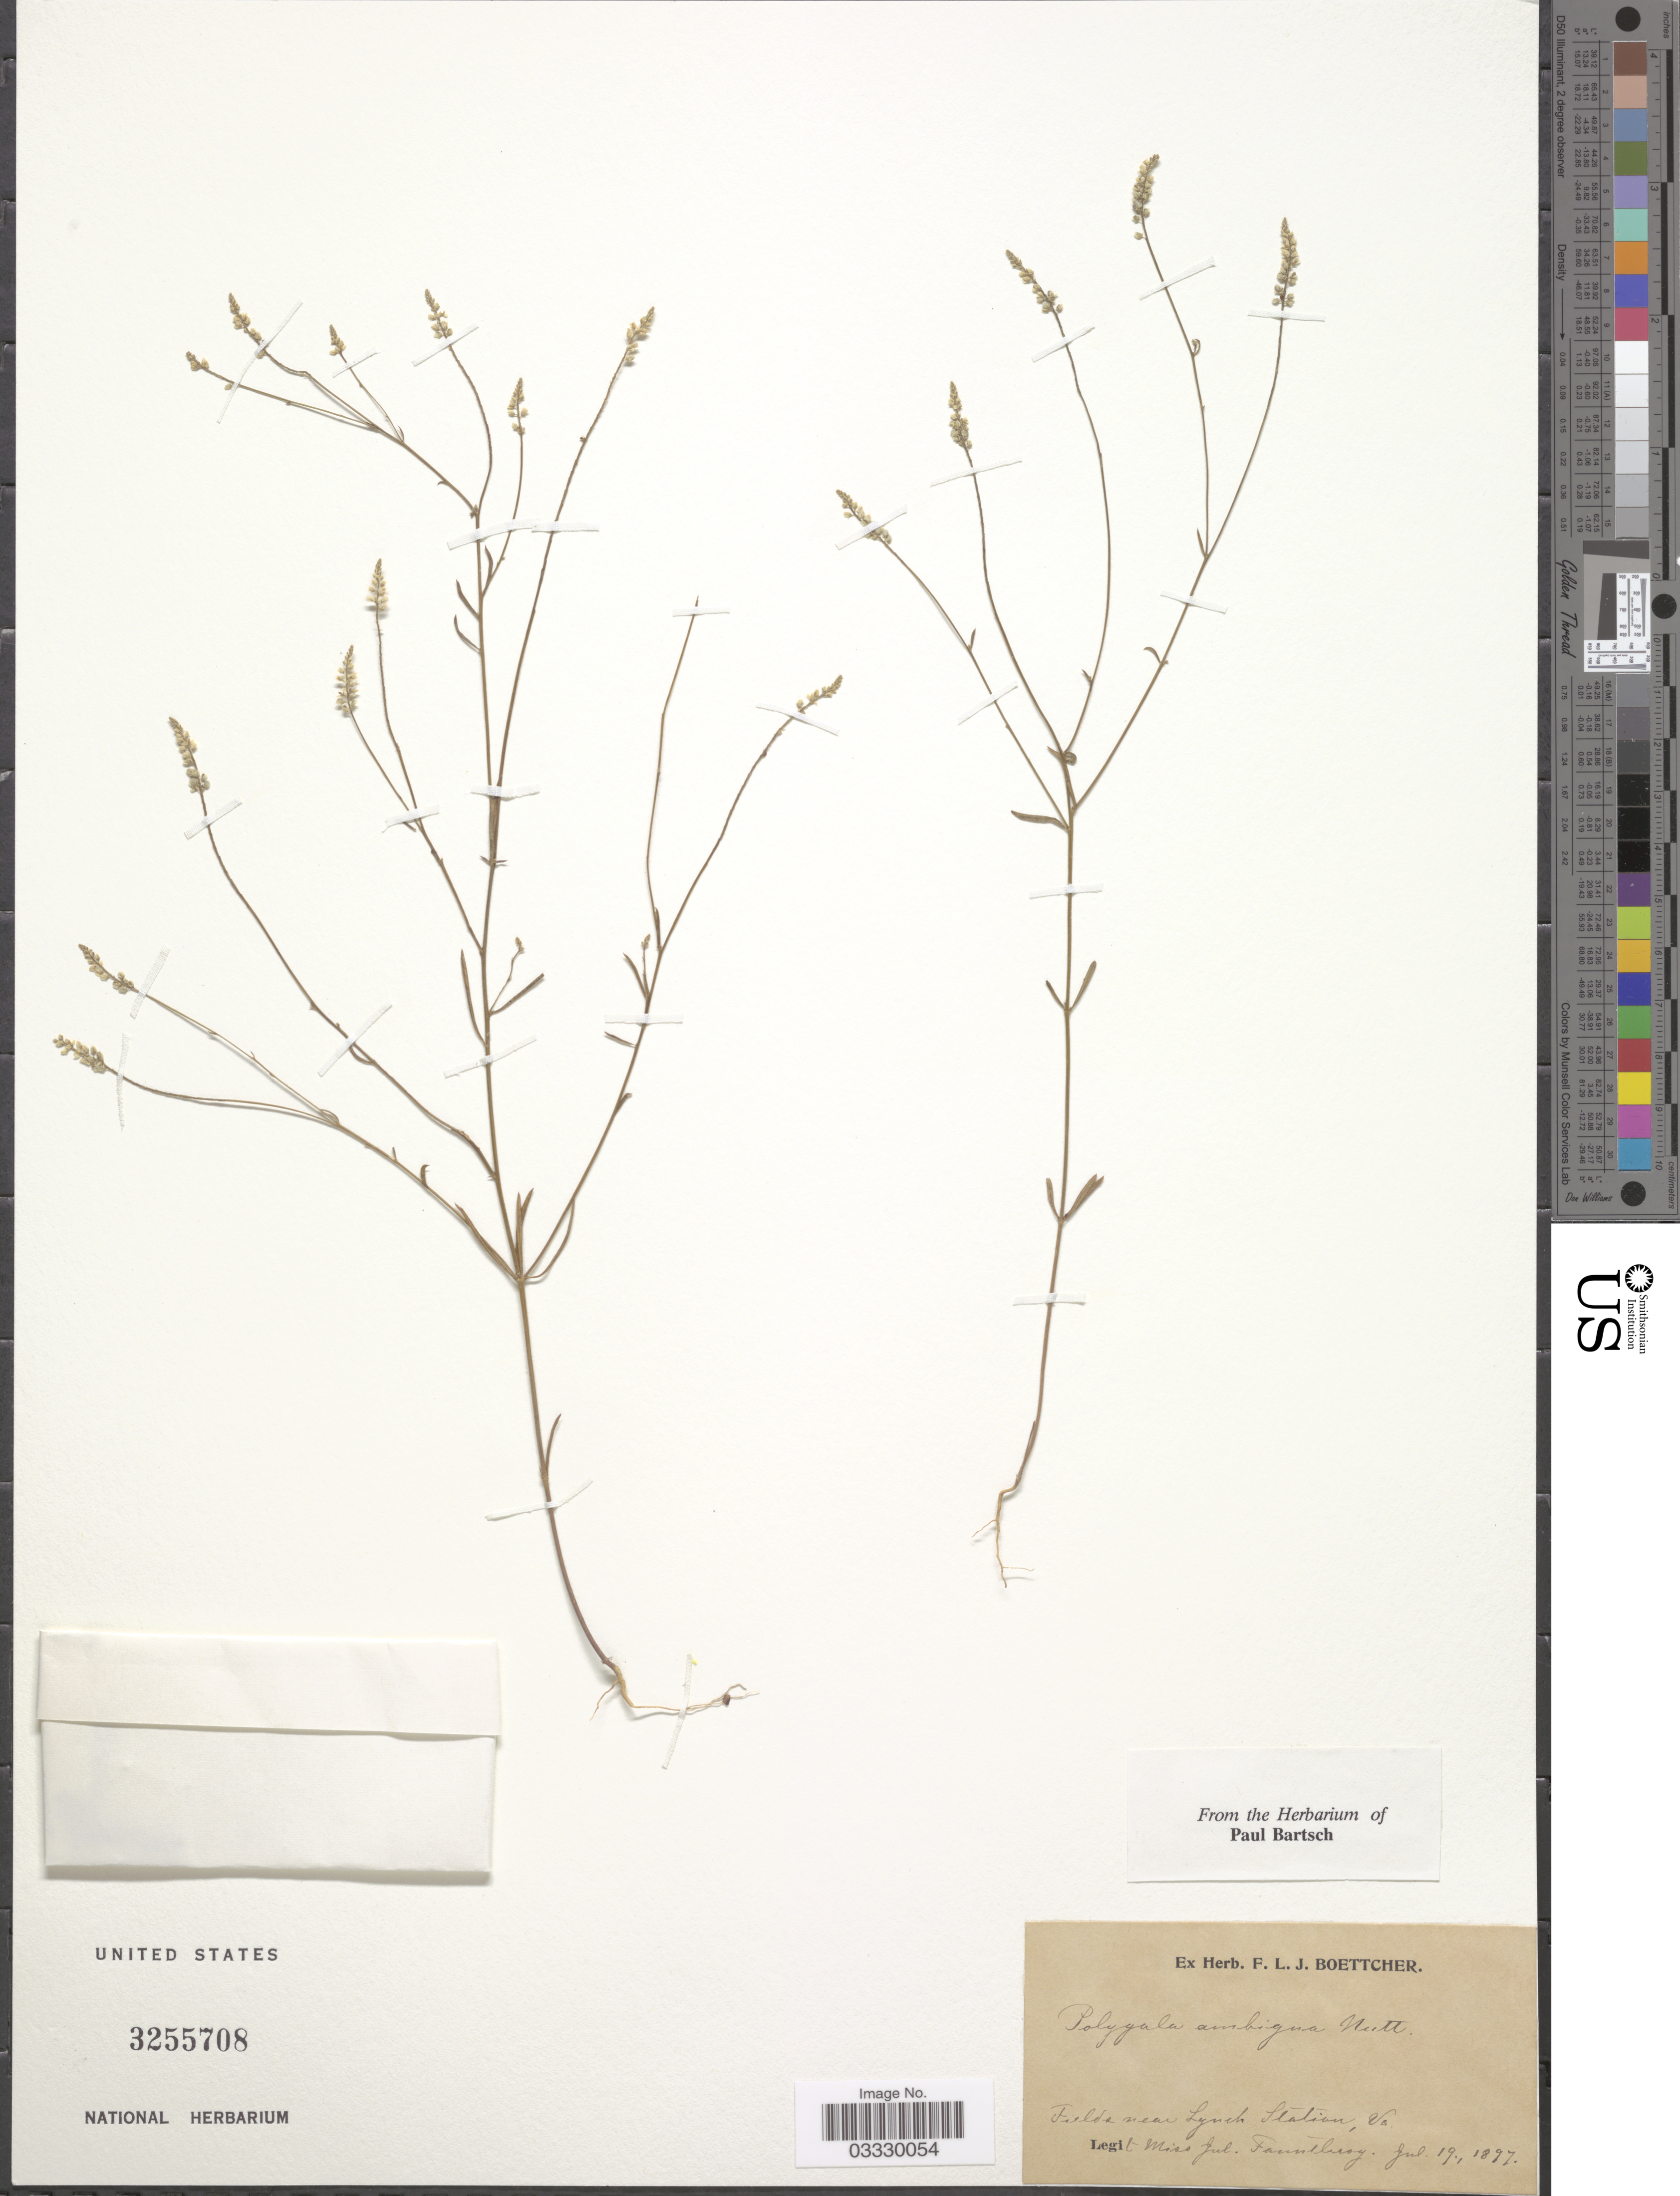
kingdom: Plantae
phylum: Tracheophyta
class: Magnoliopsida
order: Fabales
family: Polygalaceae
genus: Polygala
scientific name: Polygala ambigua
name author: Nutt.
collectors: J. Fauntleroy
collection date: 1897-07-19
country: United States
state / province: Virginia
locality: Fields near Lynch Station.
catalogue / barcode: US 3255708